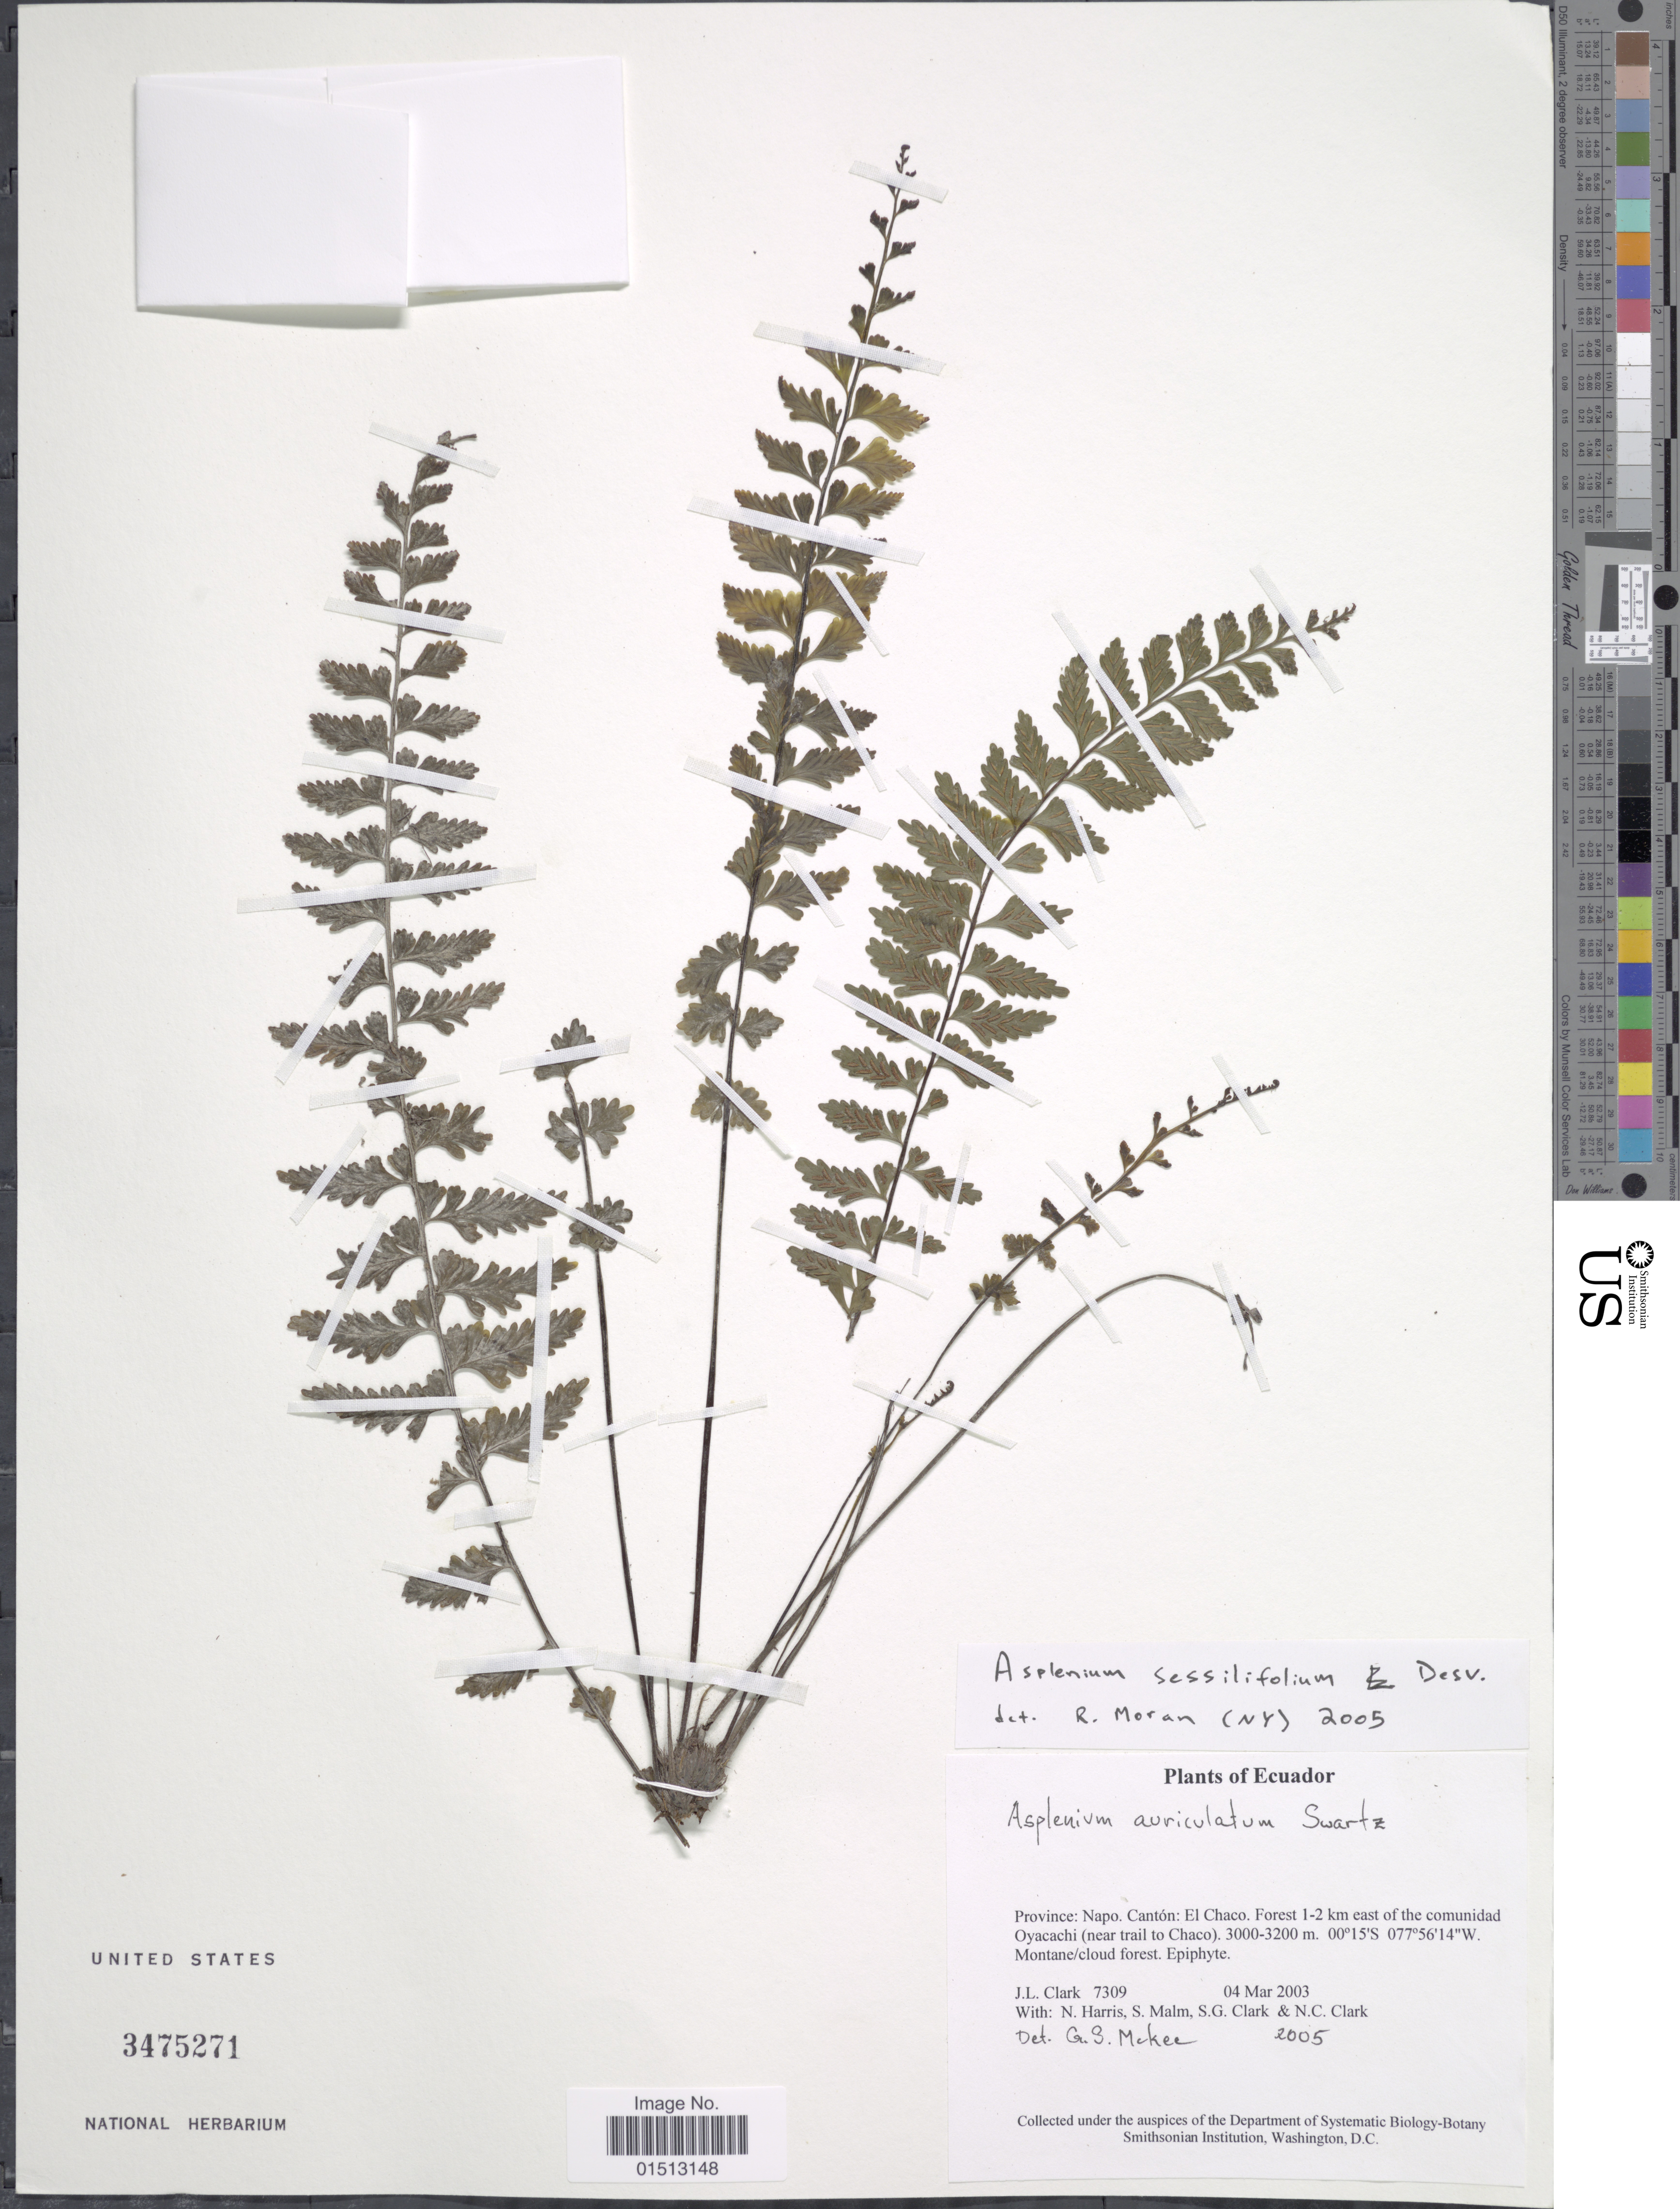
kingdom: Plantae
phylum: Tracheophyta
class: Polypodiopsida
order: Polypodiales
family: Aspleniaceae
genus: Asplenium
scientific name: Asplenium sessilifolium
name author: Desv.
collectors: J. L. Clark, N. Harris, S. Malm, S. G. Clark & N. C. Clark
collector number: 7309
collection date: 2003-03-04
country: Ecuador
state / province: Napo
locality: Cantón: El Chaco, forest 1-2 km east of comunidad Oyacachi (near trail to Chaco).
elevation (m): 3000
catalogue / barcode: US 3475271